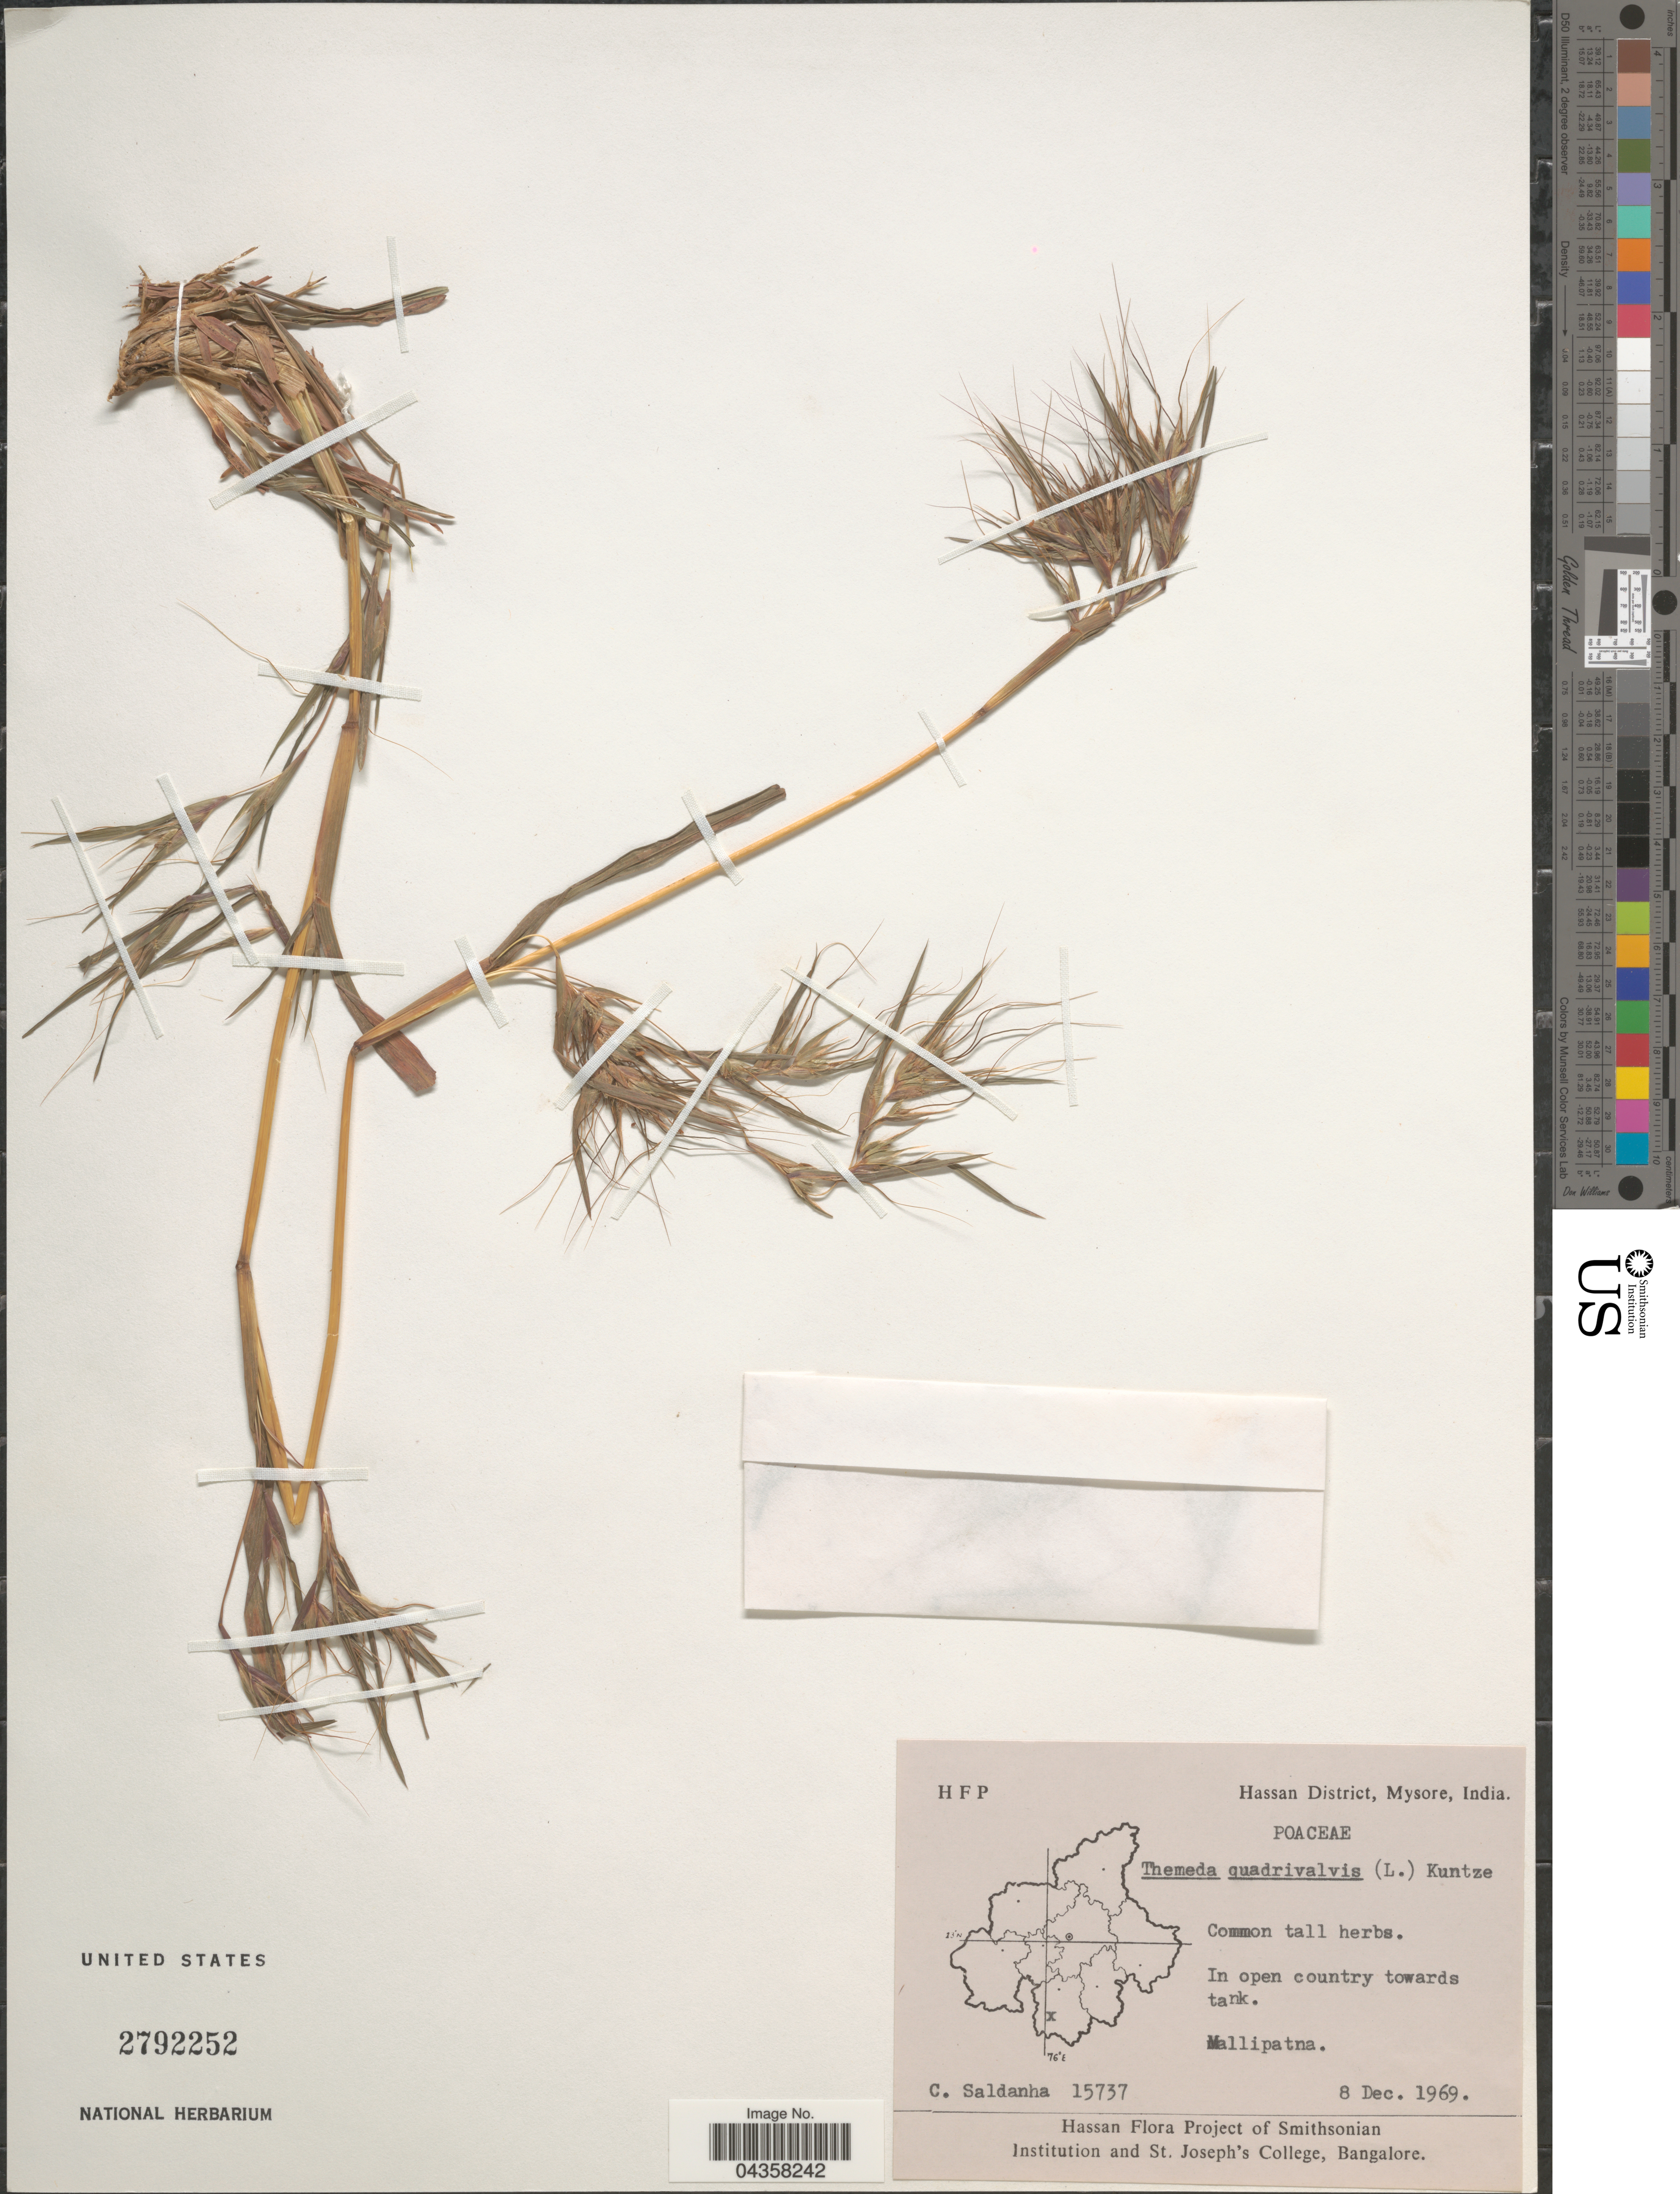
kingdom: Plantae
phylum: Tracheophyta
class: Liliopsida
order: Poales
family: Poaceae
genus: Themeda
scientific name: Themeda quadrivalvis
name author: (L.) Kuntze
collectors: C. Saldanha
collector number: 15737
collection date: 1969-12-08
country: India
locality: Hassan District, Mysore. In open country towards tank. Mallipatna.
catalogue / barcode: US 2792252